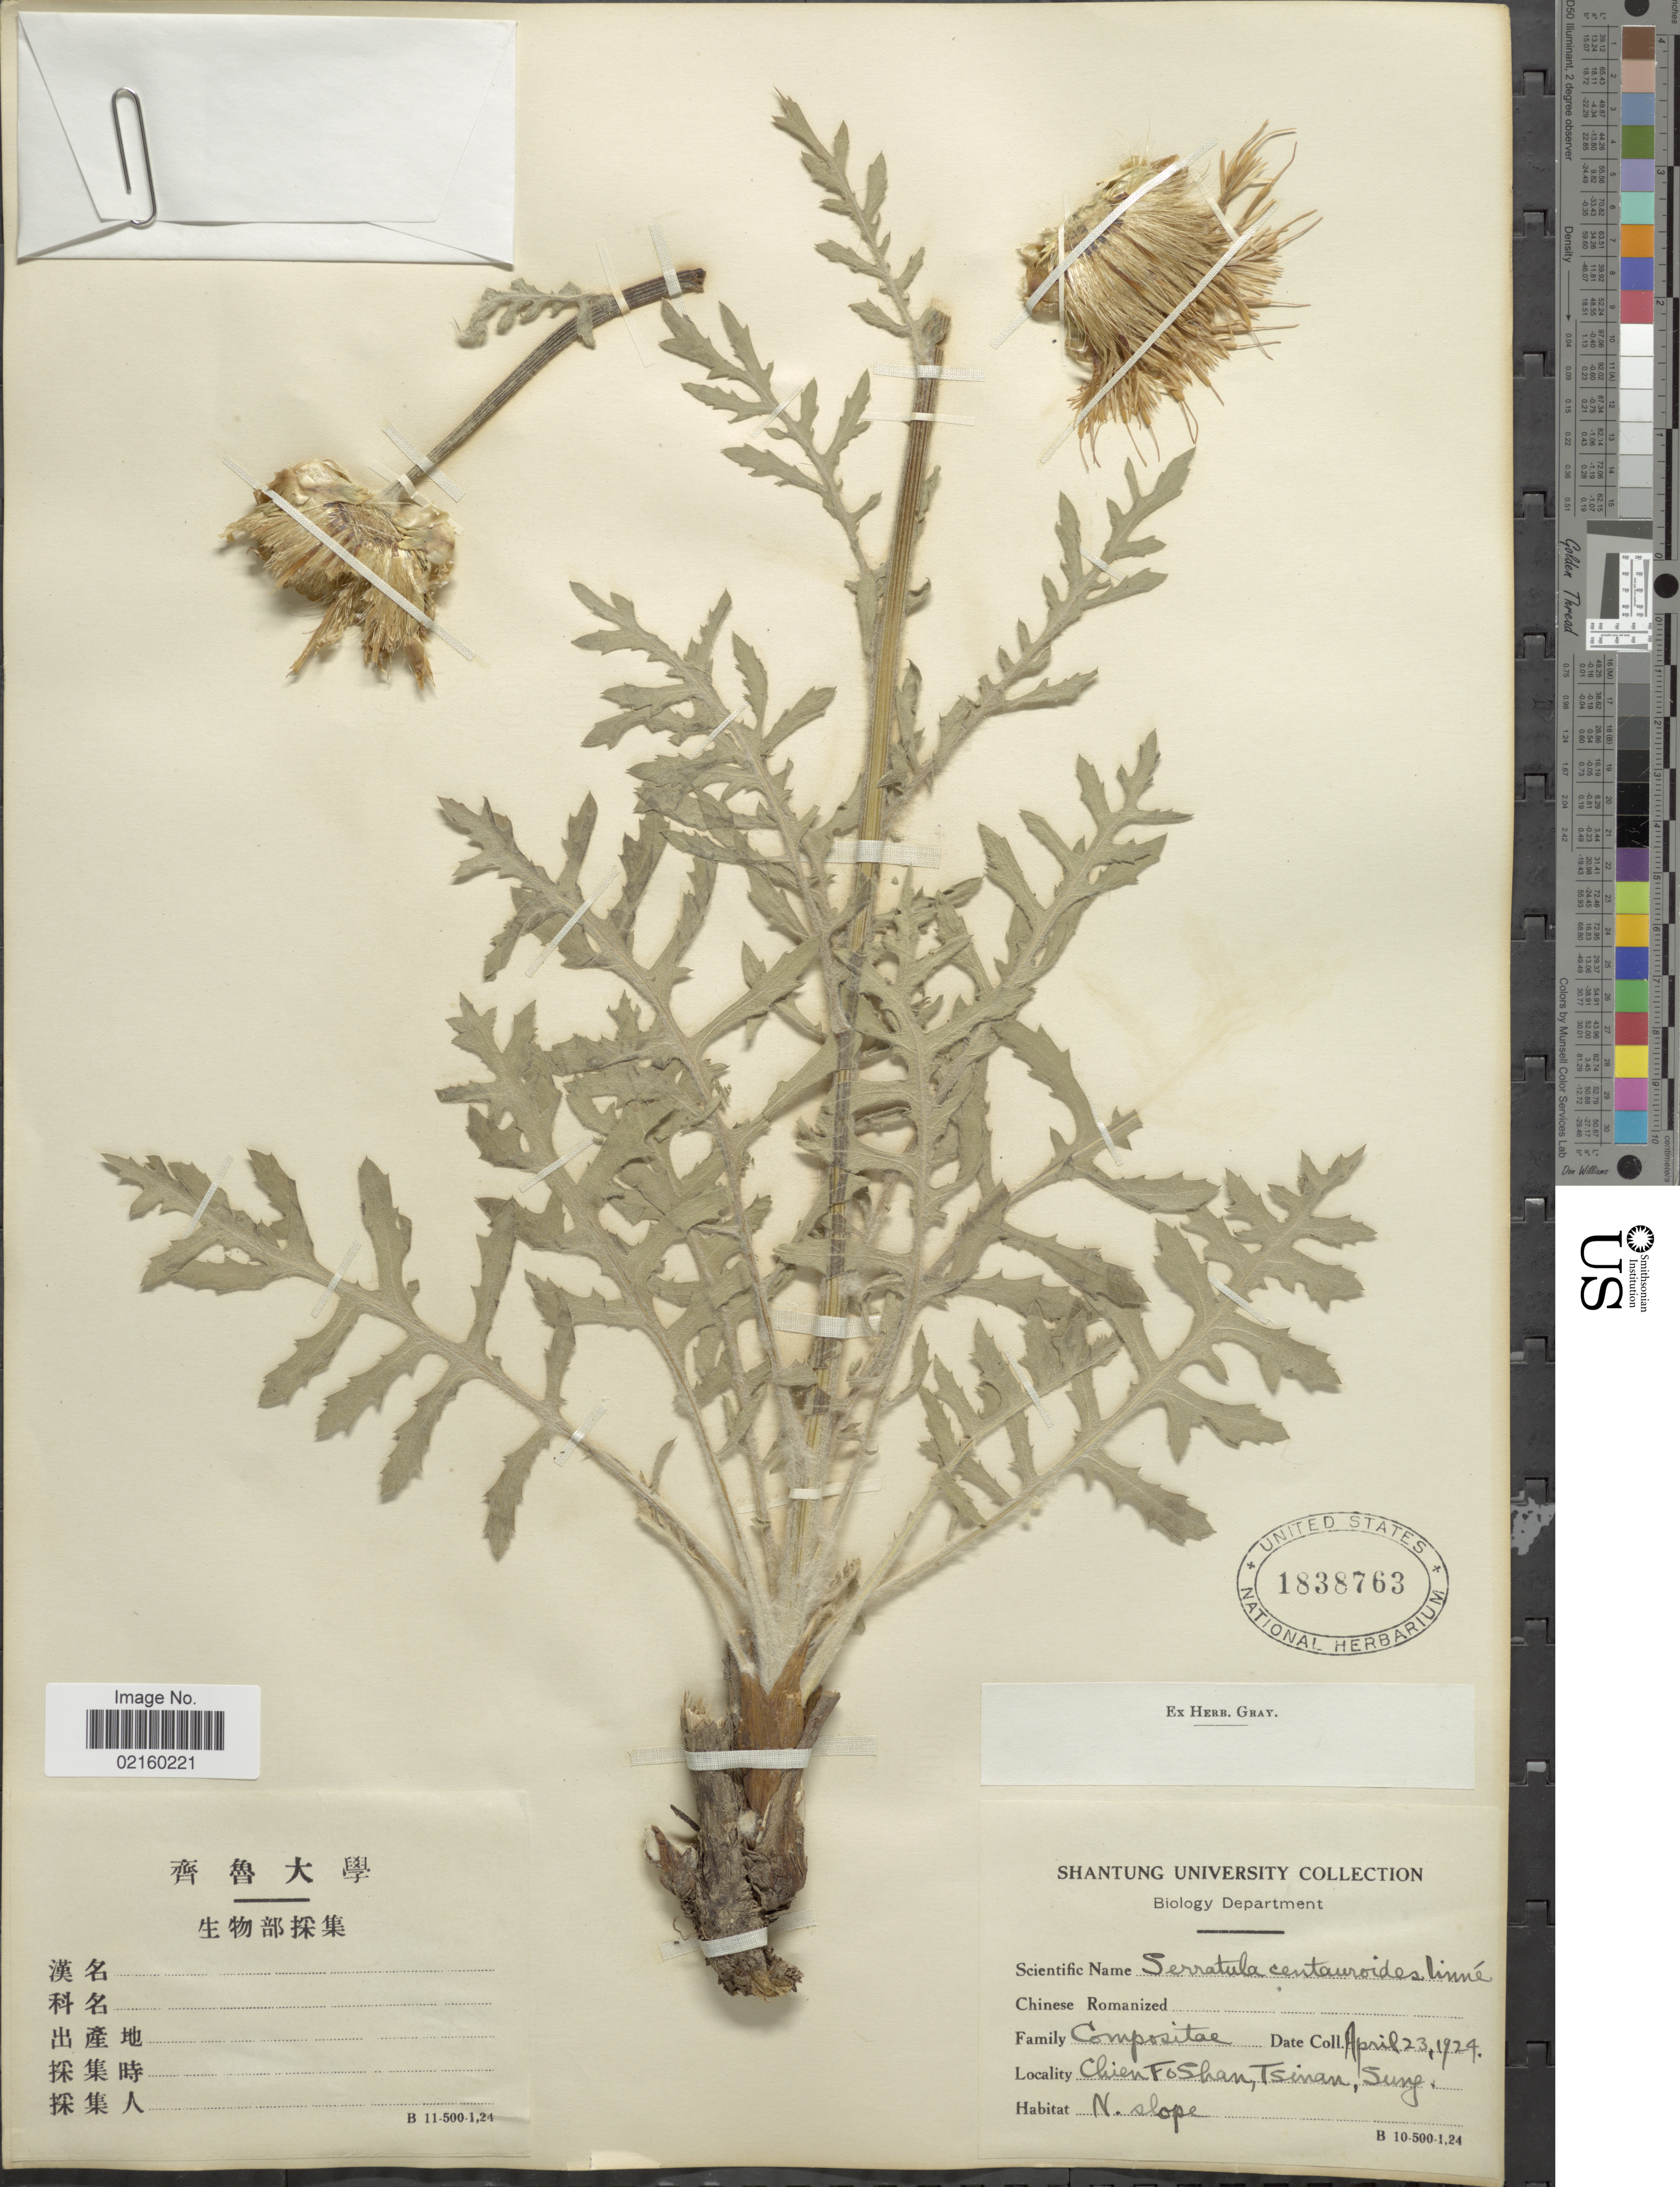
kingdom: Plantae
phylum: Tracheophyta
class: Magnoliopsida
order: Asterales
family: Asteraceae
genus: Serratula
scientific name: Serratula centauroides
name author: L.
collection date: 1924-04-23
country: China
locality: Chien Fo Shan, Tsinan, Sung.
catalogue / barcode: US 1838763